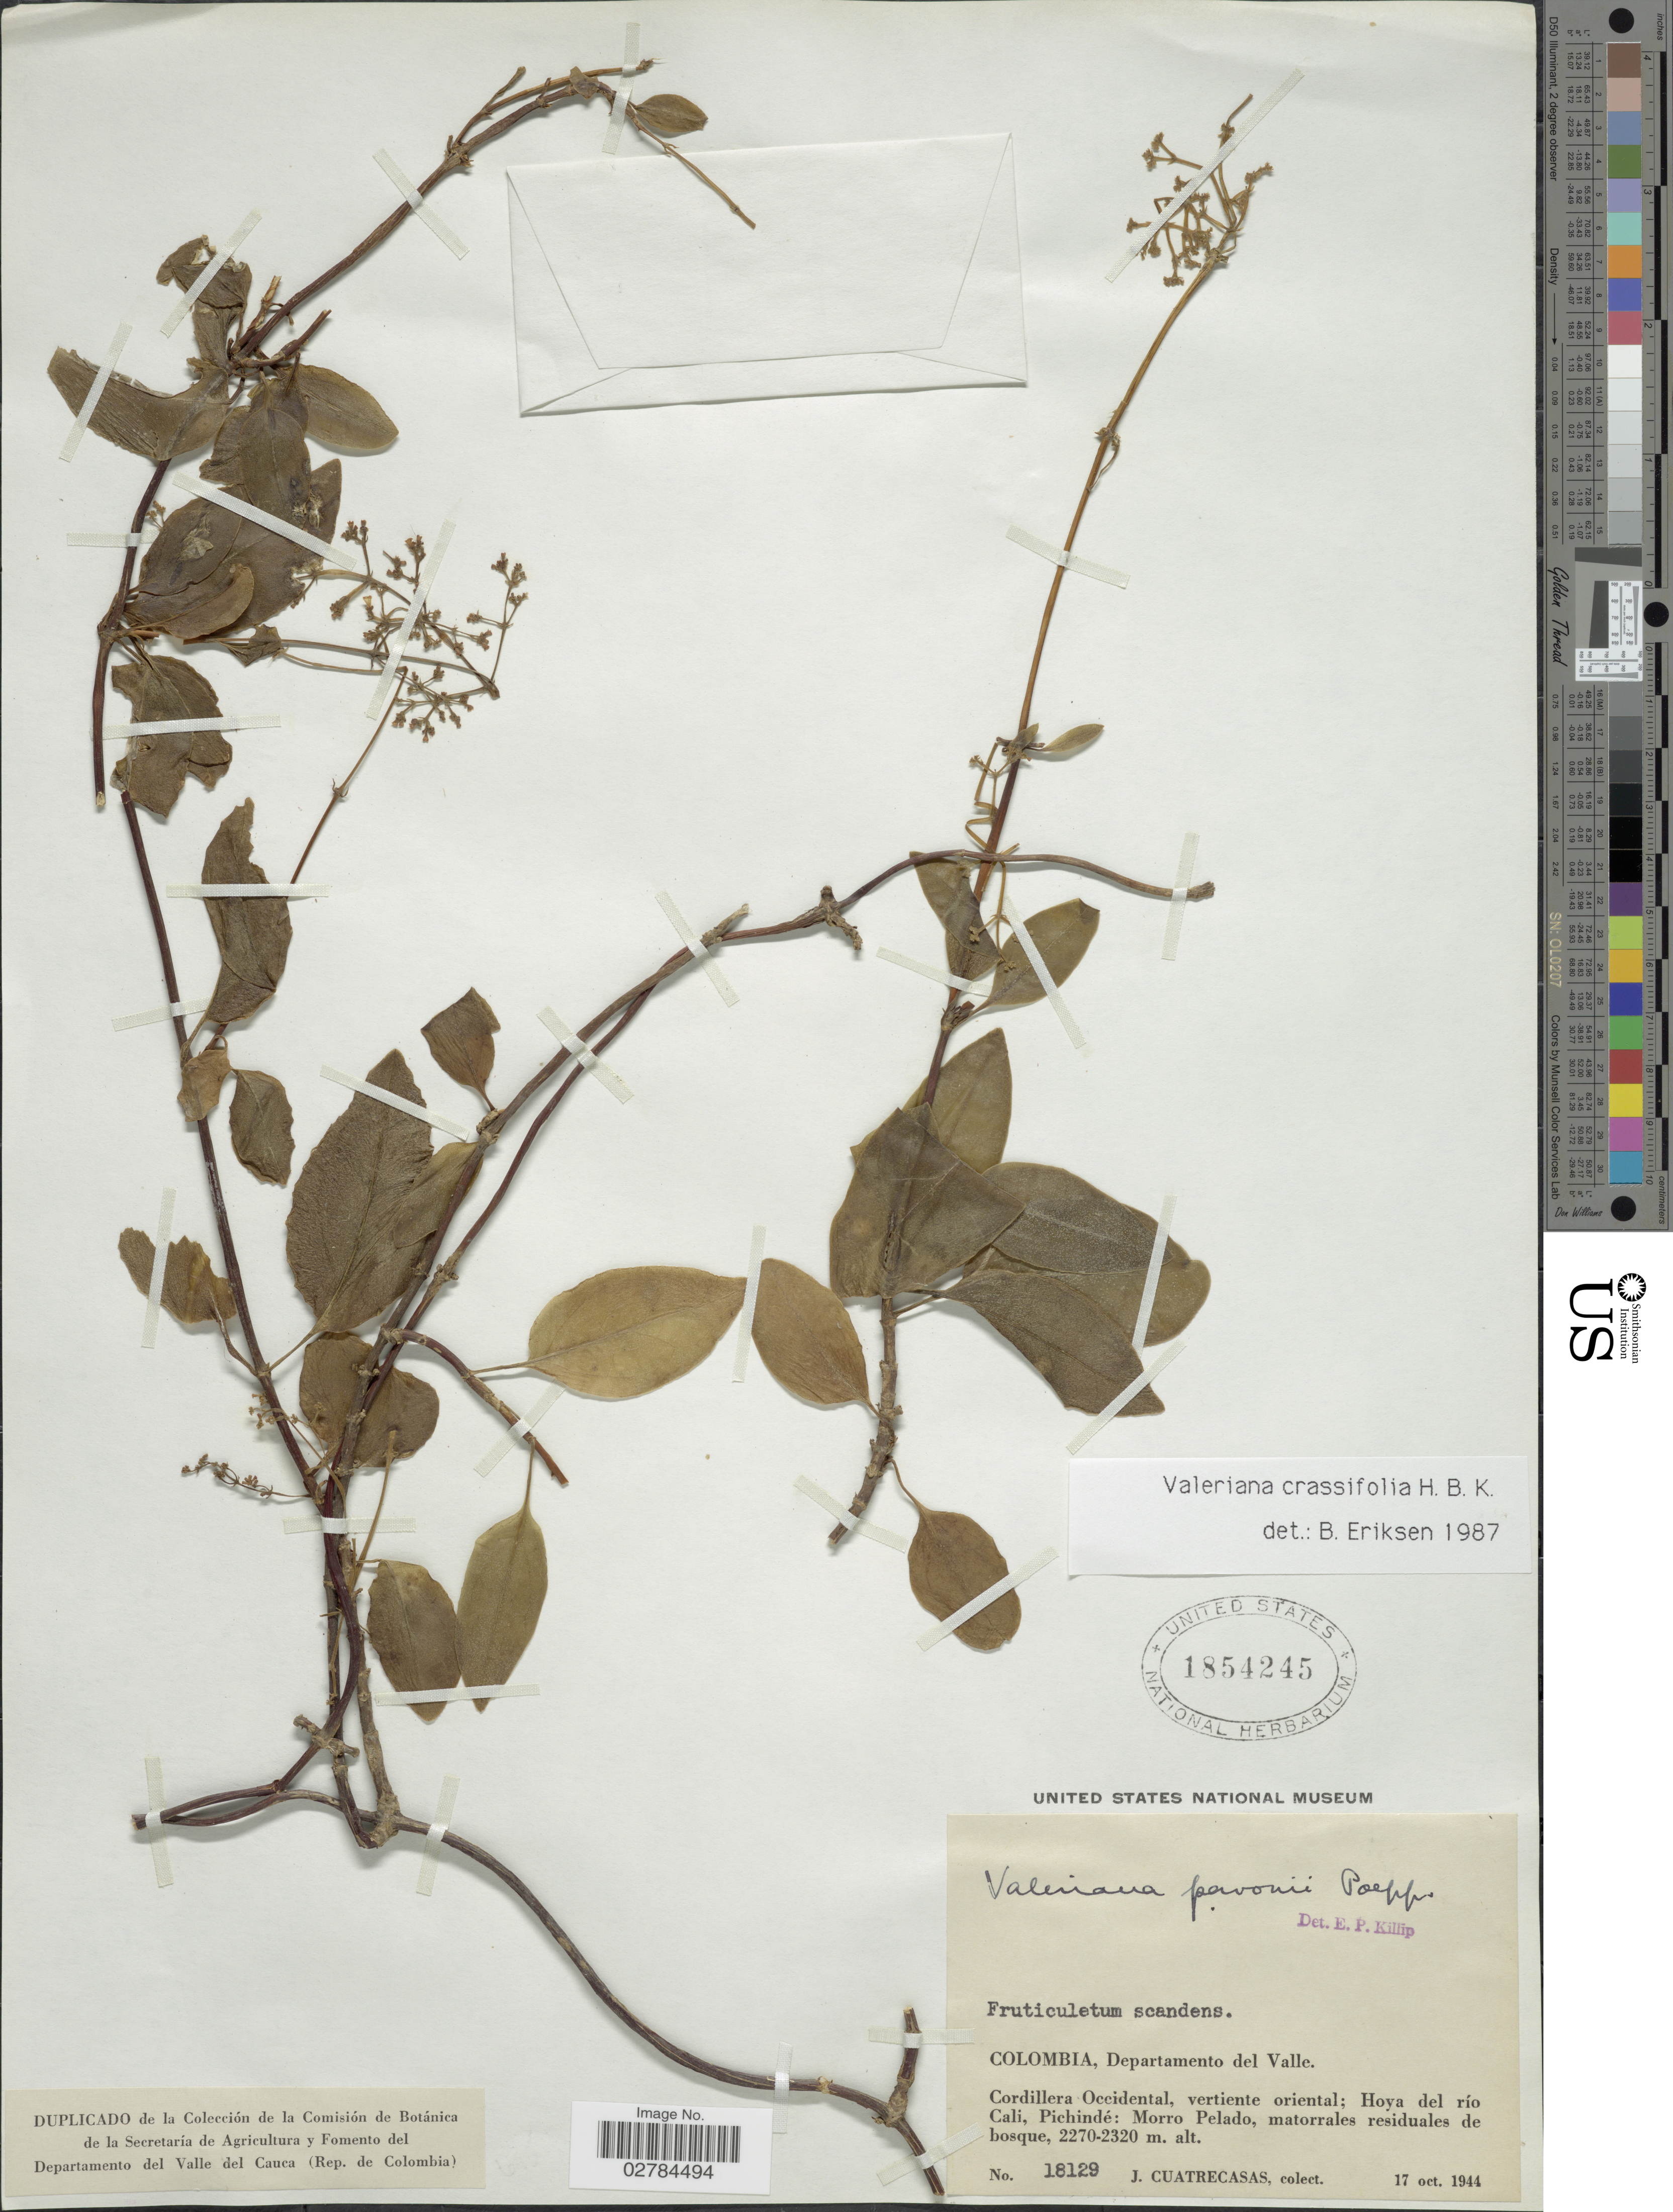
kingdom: Plantae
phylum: Tracheophyta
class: Magnoliopsida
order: Dipsacales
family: Caprifoliaceae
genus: Valeriana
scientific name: Valeriana crassifolia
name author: Kunth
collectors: J. Cuatrecasas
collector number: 18129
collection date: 1944-10-17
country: Colombia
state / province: Valle del Cauca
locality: Departamento del Valle. Cordillera Occidental, vertiente oriental; Hoya del río Cali, Pichindé: Moro Pelado, matorrales residuales de bosque.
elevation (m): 2270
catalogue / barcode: US 1854245